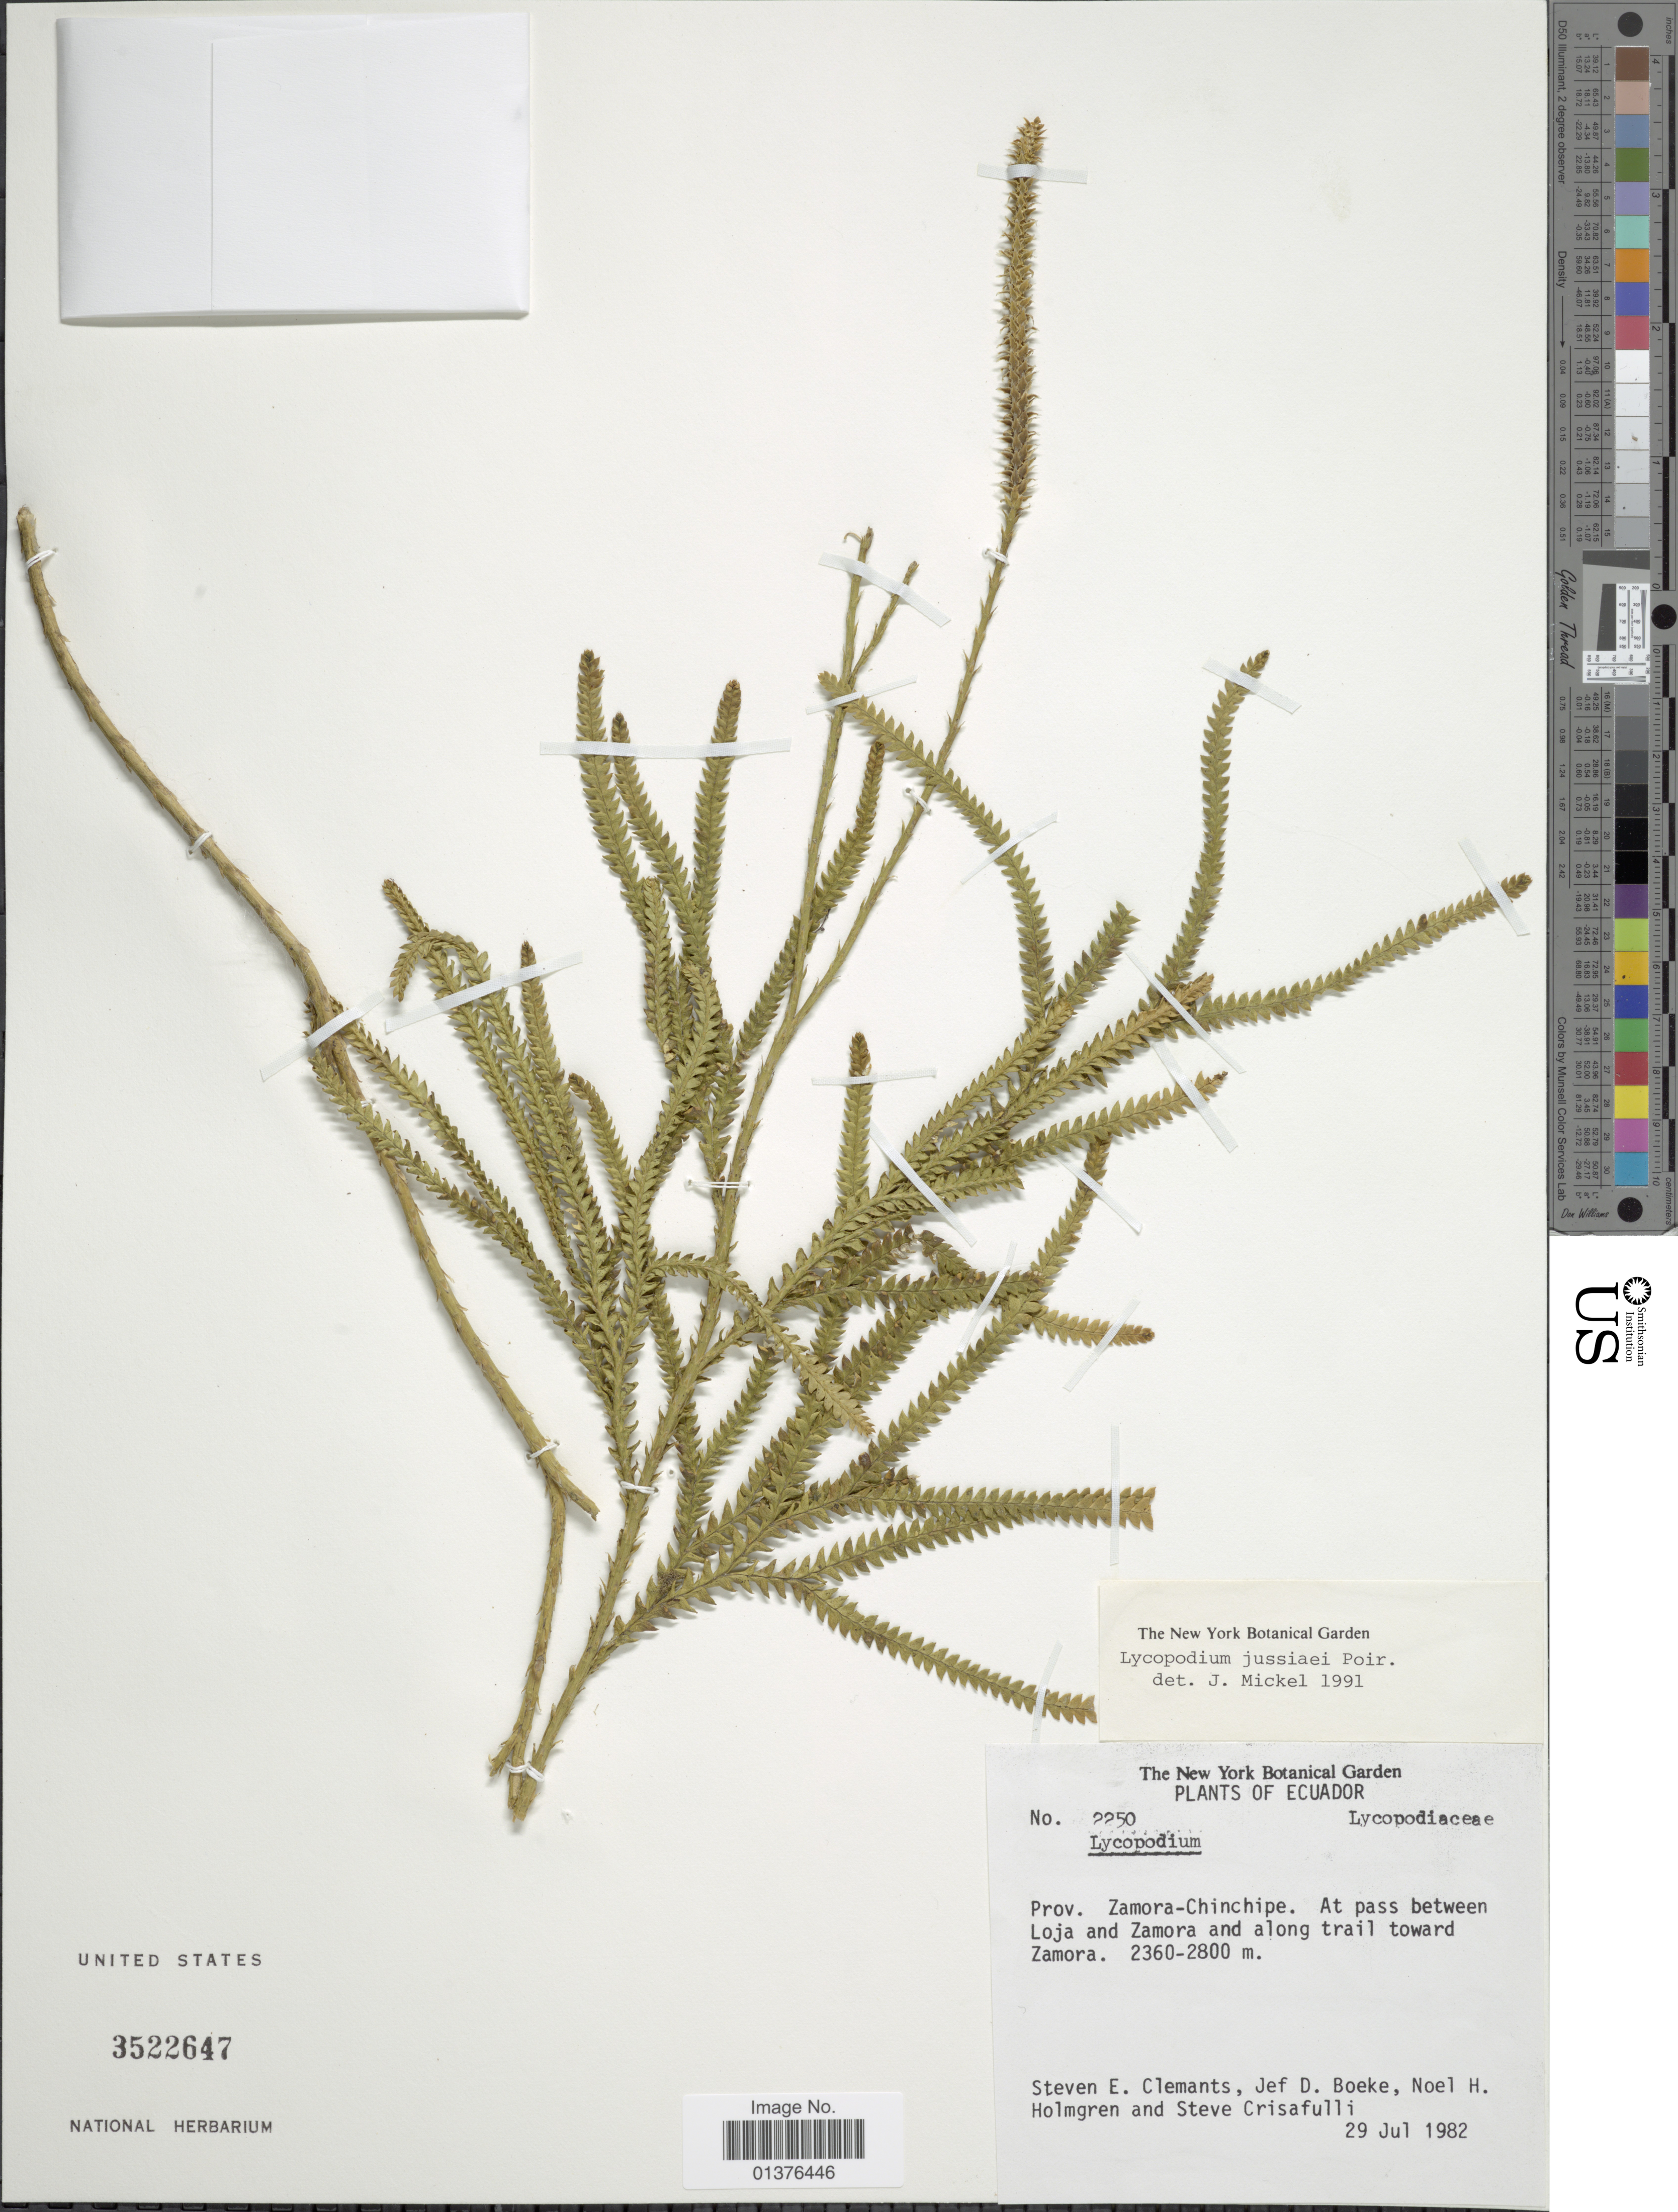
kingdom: Plantae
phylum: Tracheophyta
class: Lycopodiopsida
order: Lycopodiales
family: Lycopodiaceae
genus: Diphasium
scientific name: Diphasium jussiaei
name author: (Desv.) C. Presl ex Rothm.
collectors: S. Clemants, J. Boeke, N. H. Holmgren & S. Crisafulli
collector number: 2250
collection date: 1982-07-29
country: Ecuador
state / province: Zamora-Chinchipe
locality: At pass between Loja and Zamora and along trail toward Zamora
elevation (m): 2360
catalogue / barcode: US 3522647